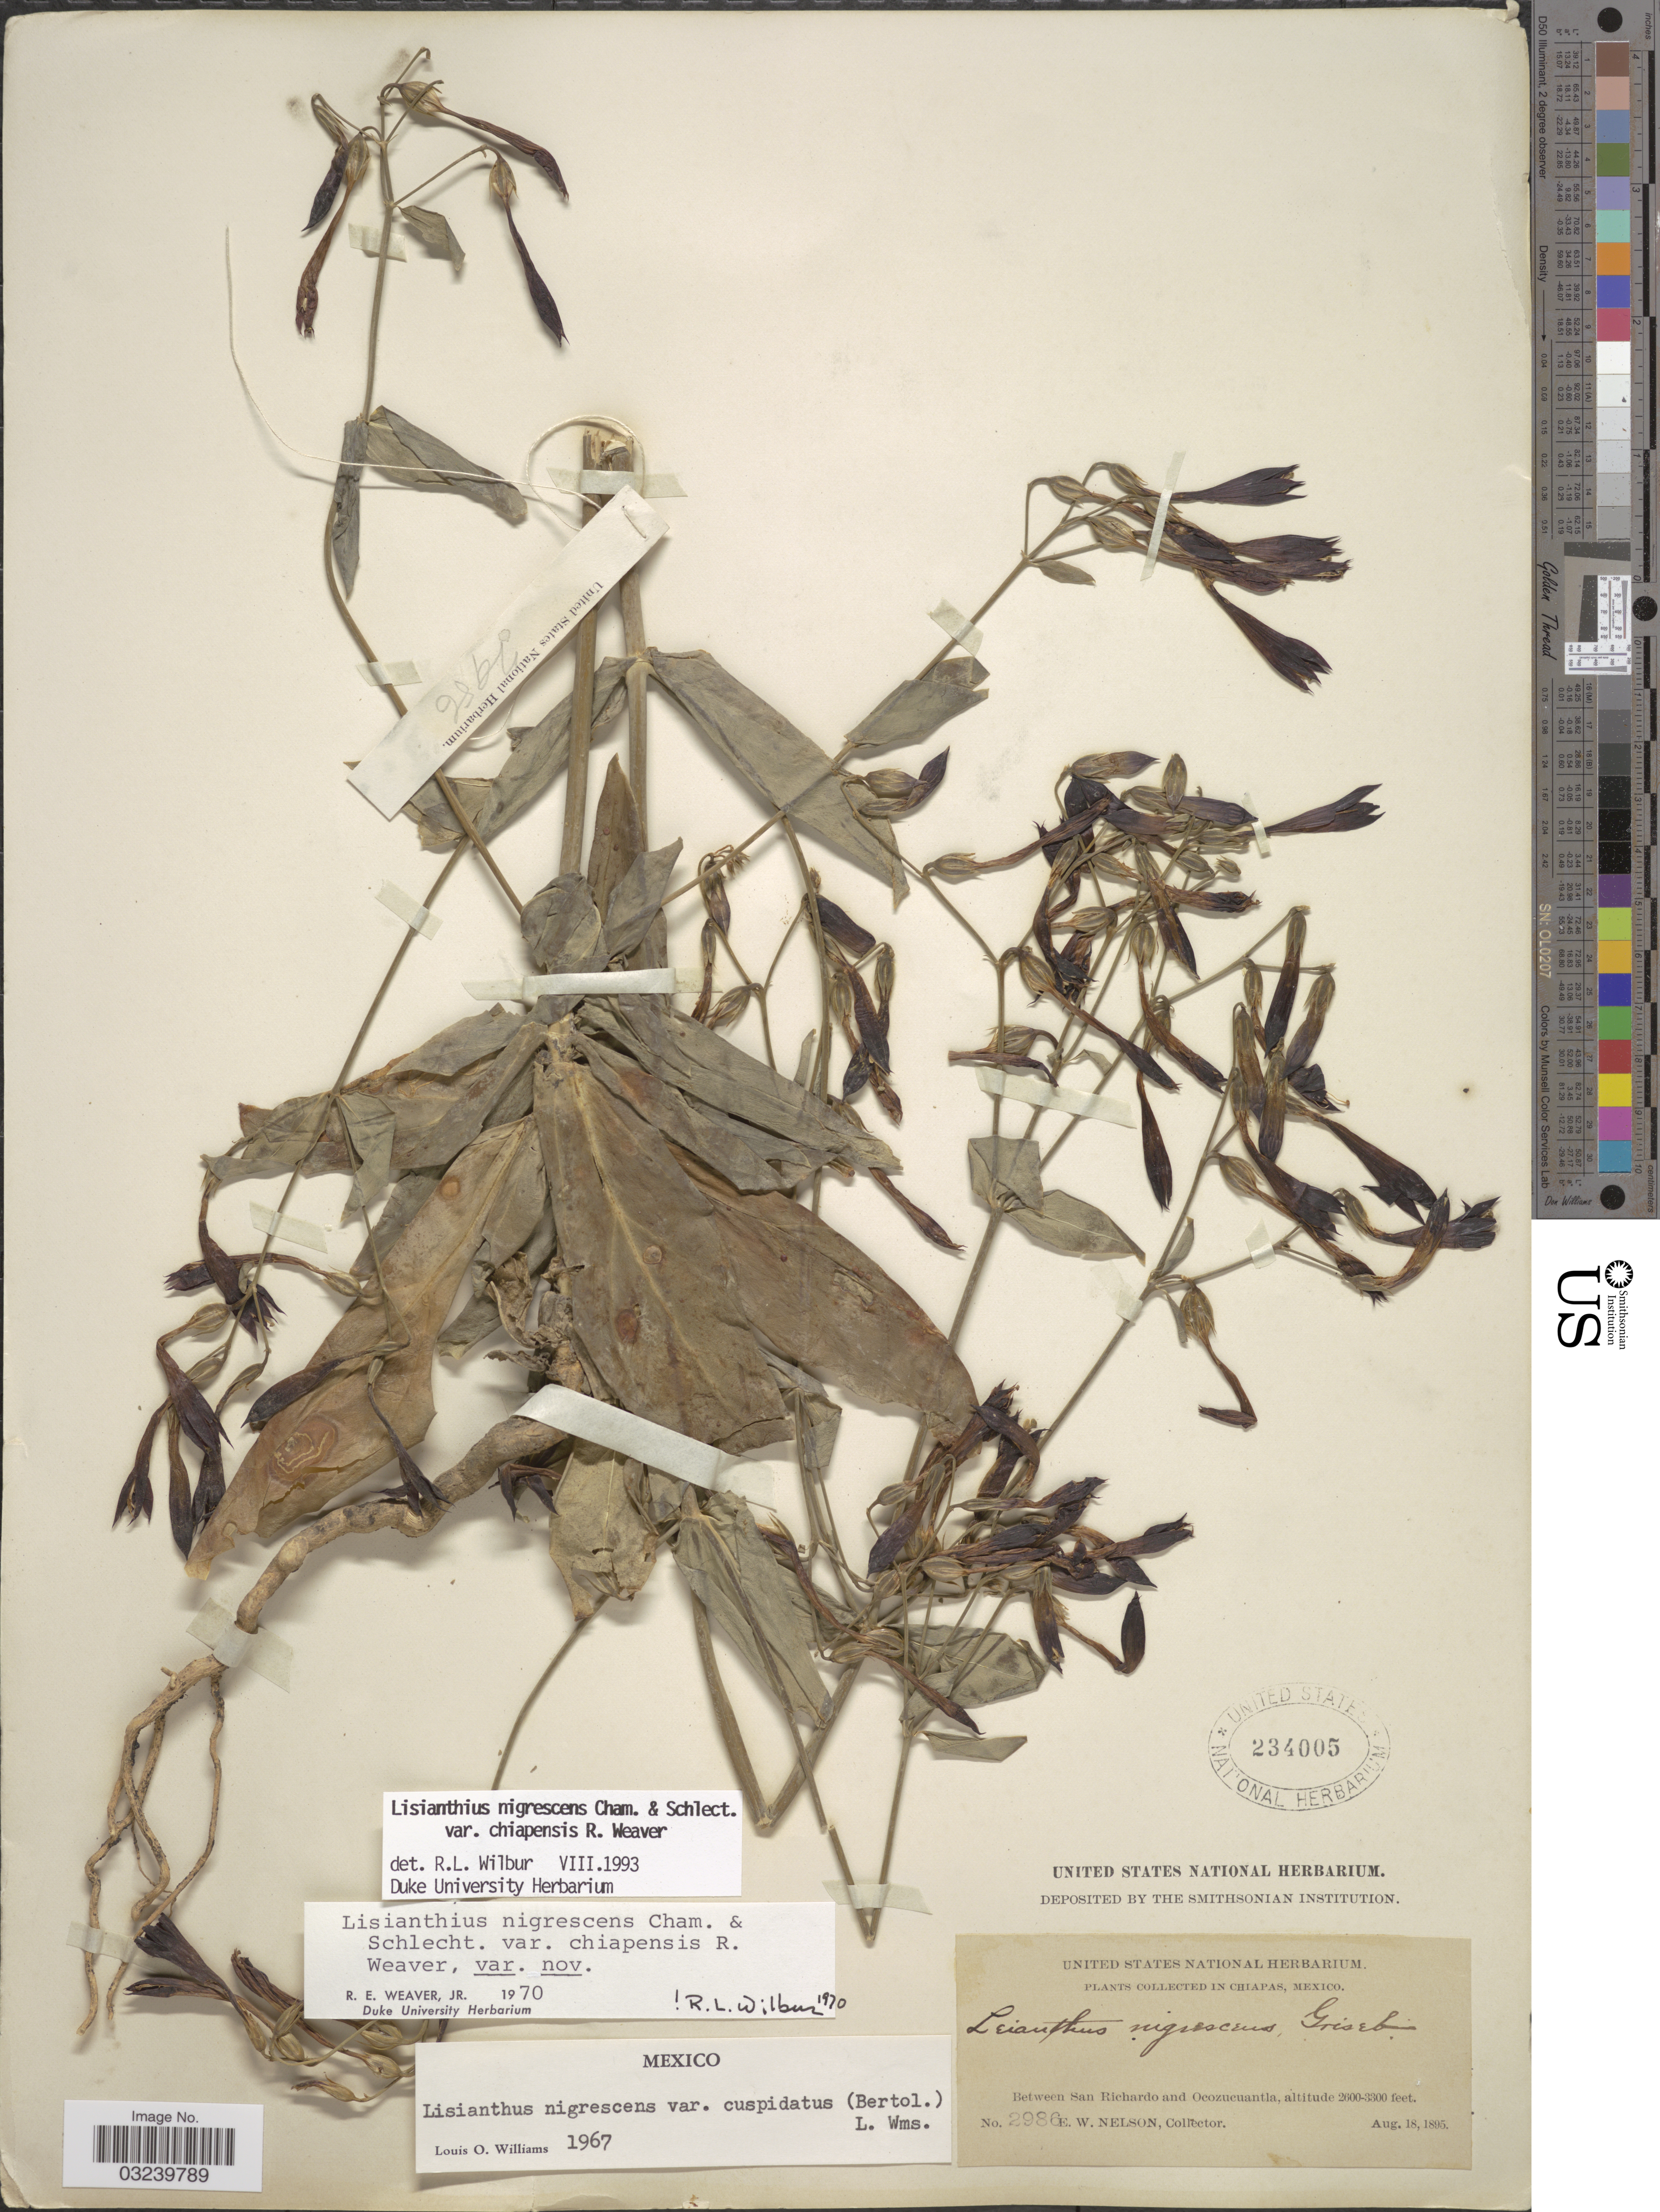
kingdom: Plantae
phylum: Tracheophyta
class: Magnoliopsida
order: Gentianales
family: Gentianaceae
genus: Lisianthius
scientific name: Lisianthius nigrescens var. chiapensis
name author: Weaver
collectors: E. W. Nelson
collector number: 2986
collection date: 1895-08-18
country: Mexico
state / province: Chiapas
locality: Between San Richardo and Ocozucuantla.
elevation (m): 792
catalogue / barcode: US 234005